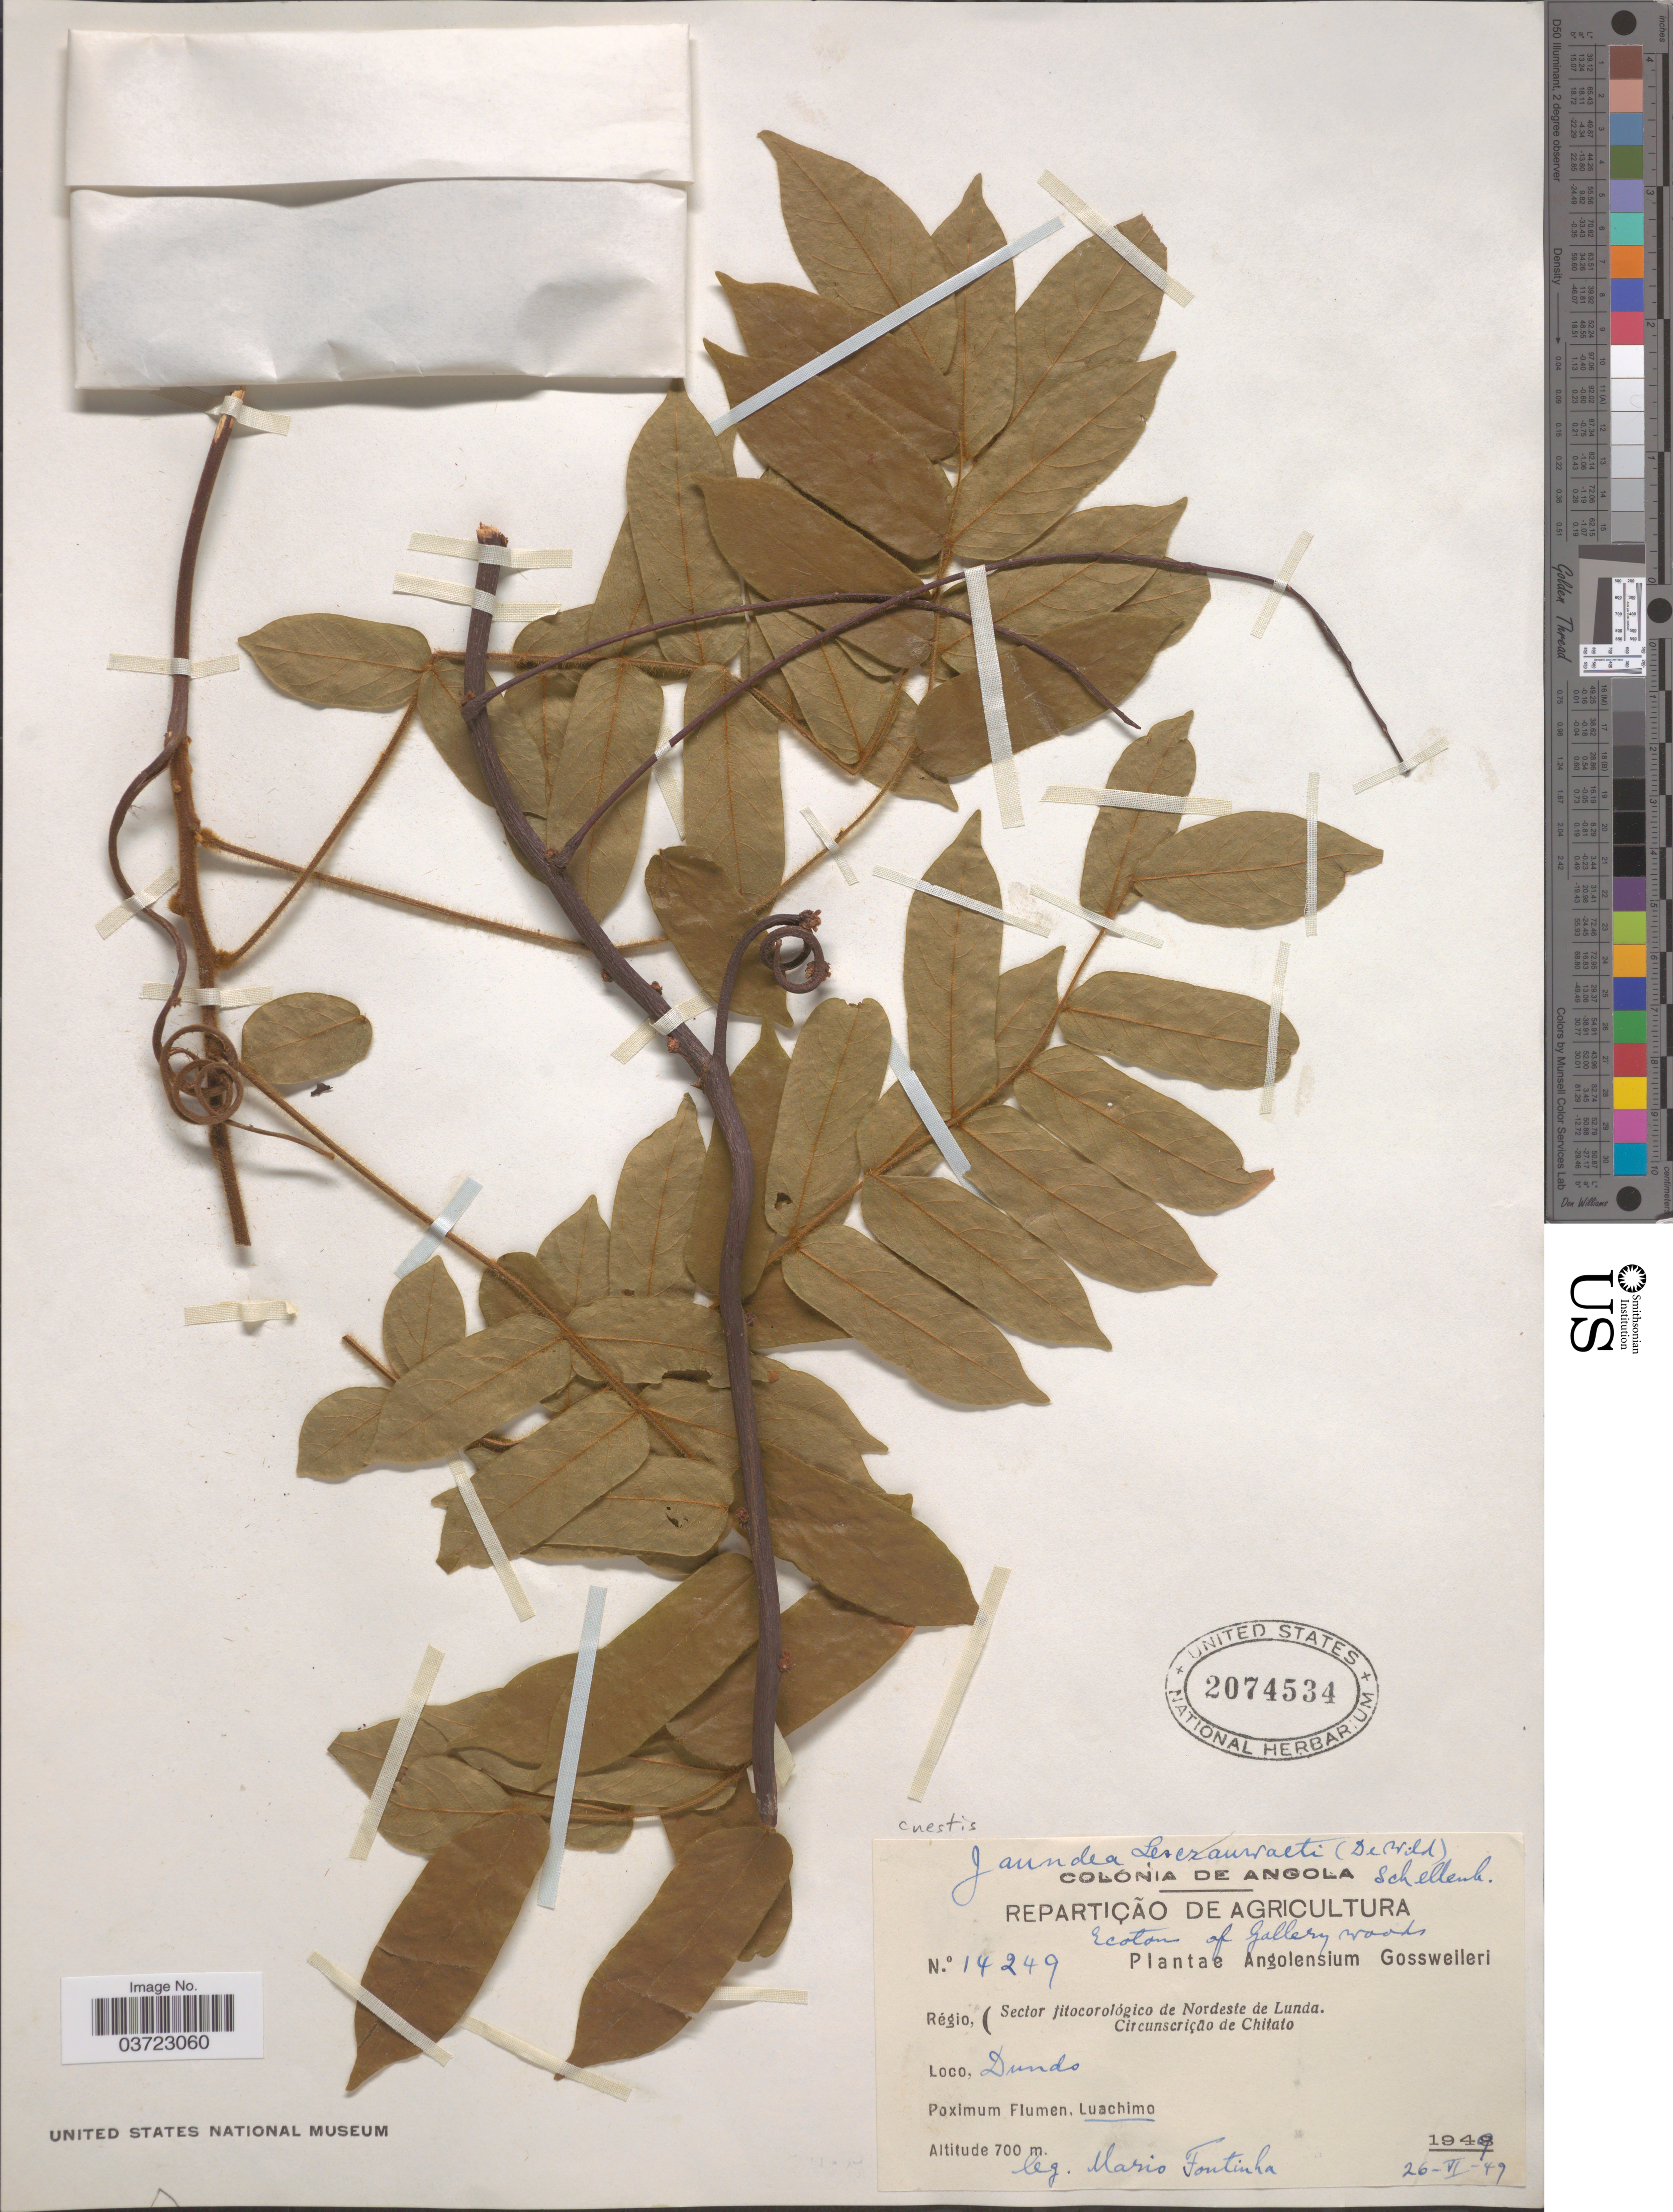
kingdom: Plantae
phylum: Tracheophyta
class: Magnoliopsida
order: Oxalidales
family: Connaraceae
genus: Cnestis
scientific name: Cnestis sp.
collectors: M. Fontinha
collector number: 14249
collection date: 1949-06-26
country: Angola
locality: Colonia de Angola. Régio, ( Sector fitocorológico de Nordeste de Lunda. Circunscricão de Chitato. Dundo. Poximum Flumen, Luachimo.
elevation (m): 700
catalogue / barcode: US 2074534